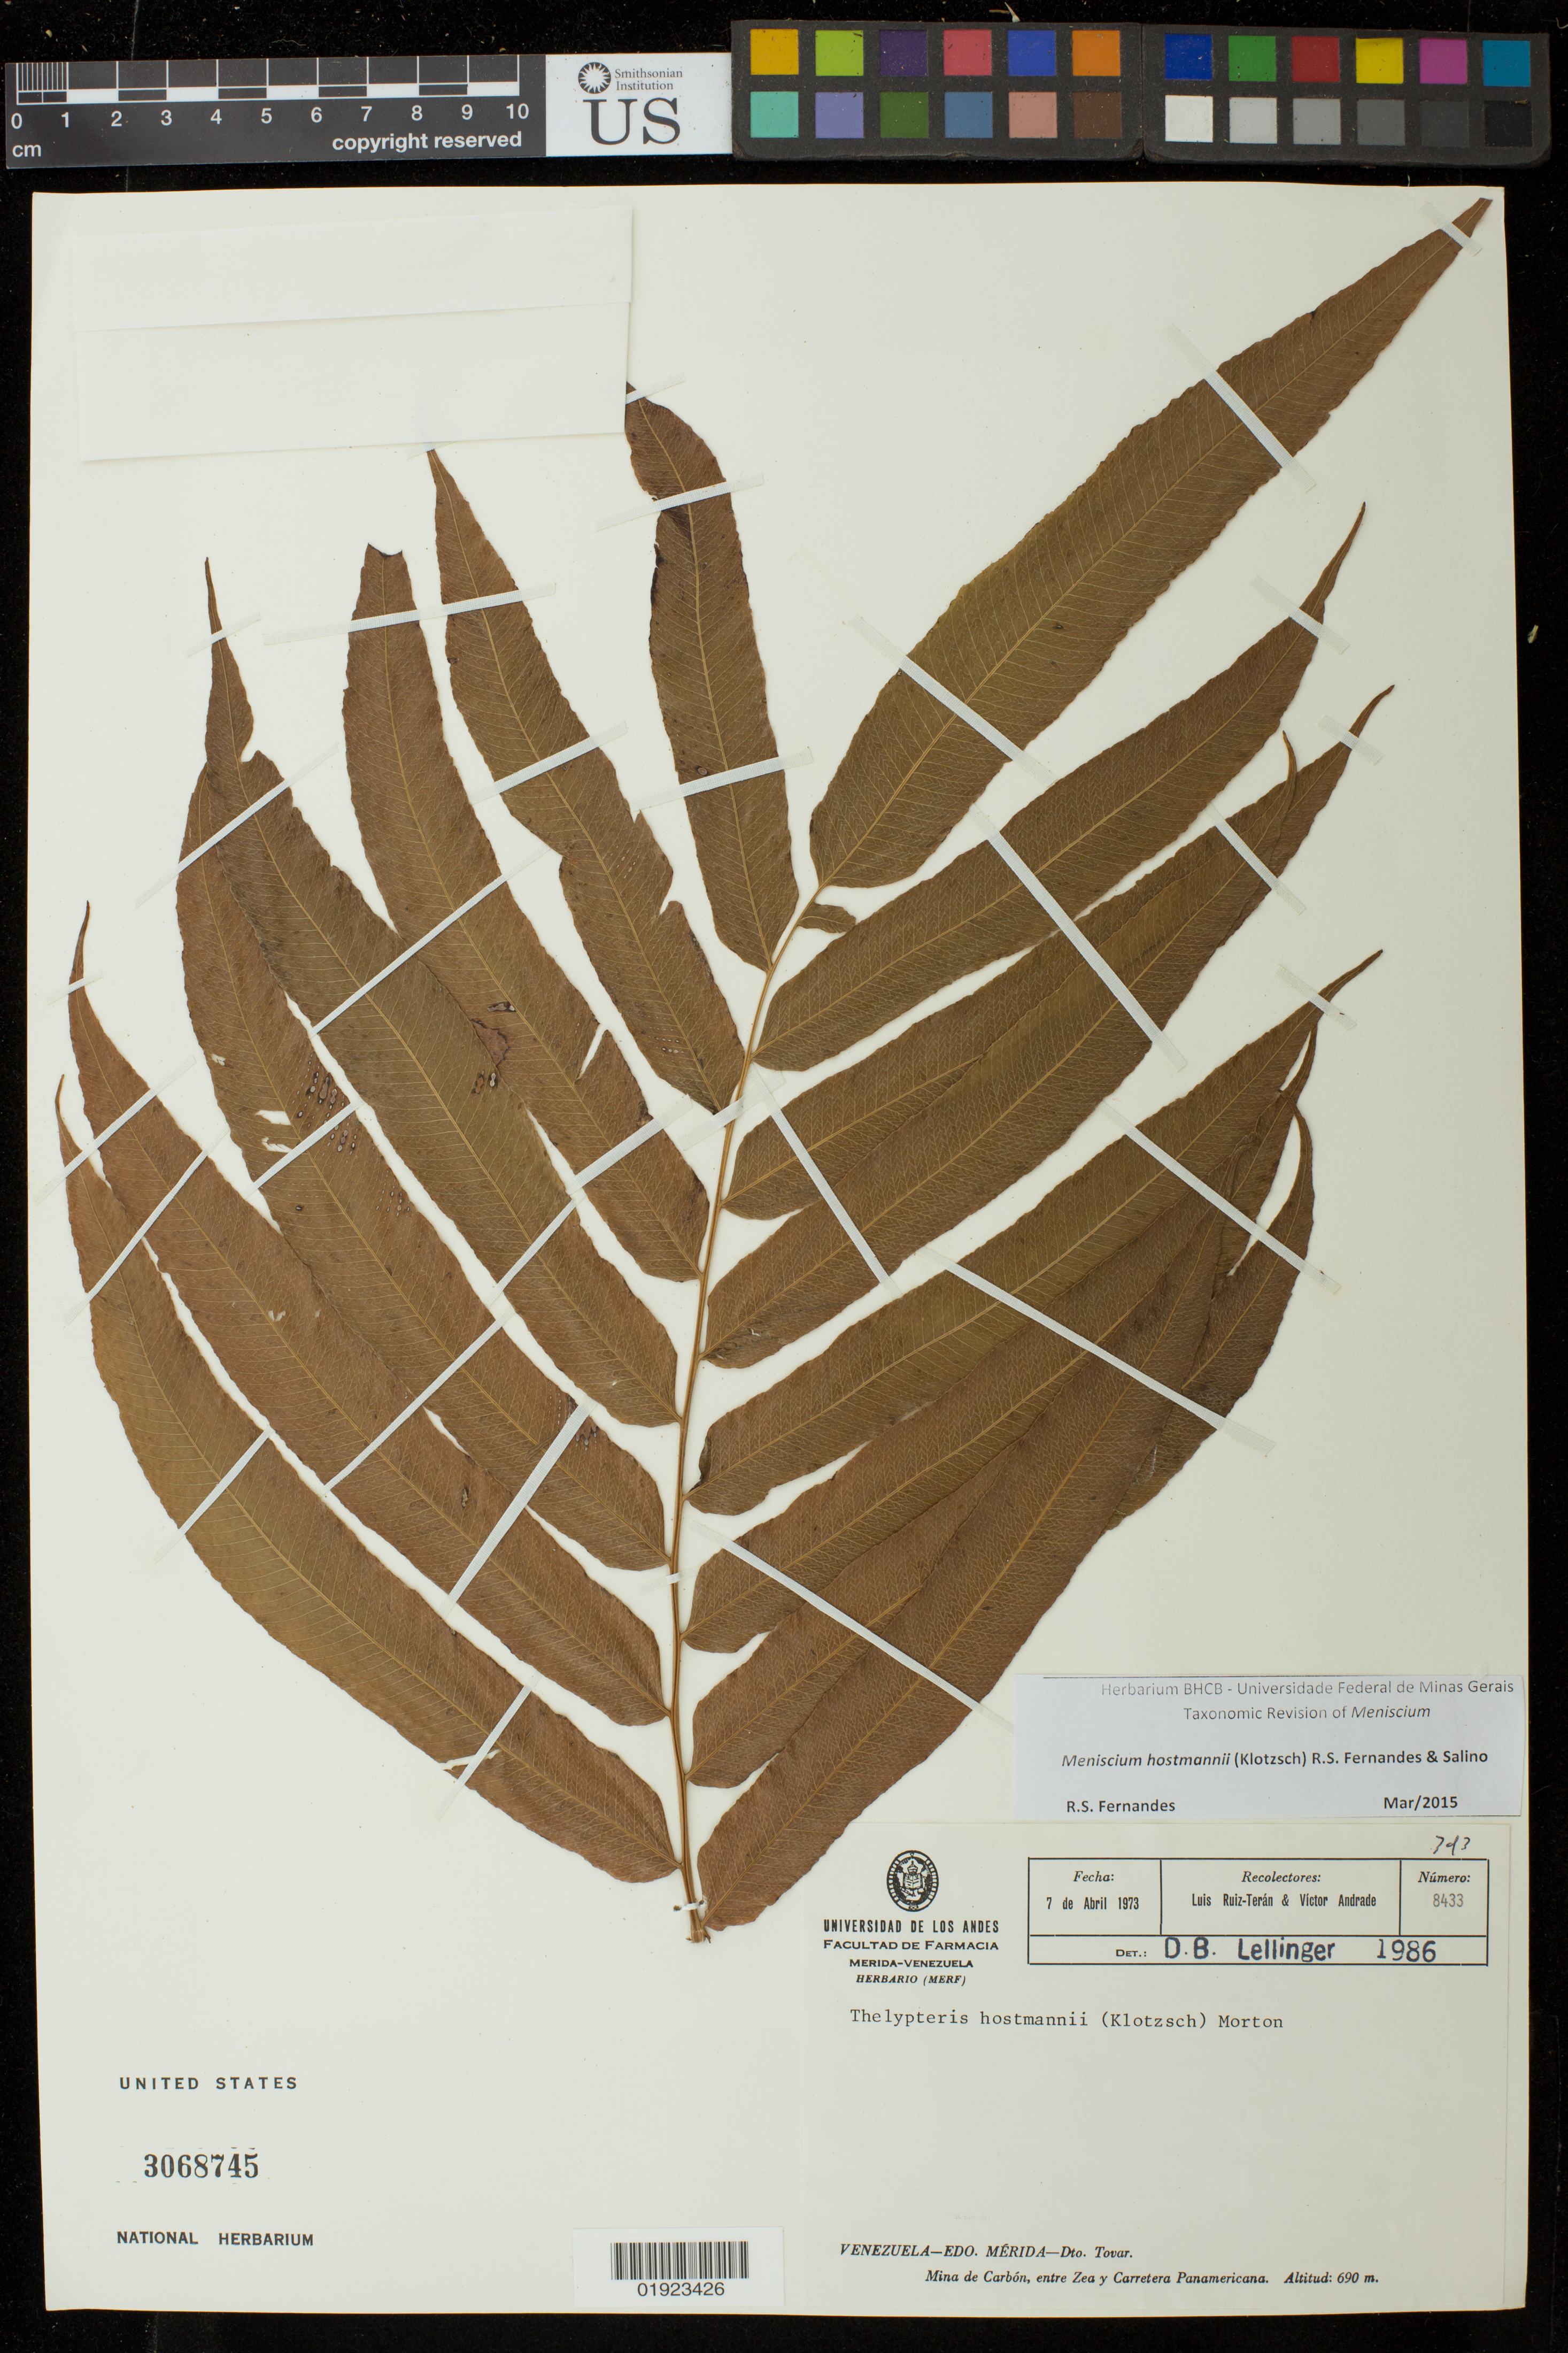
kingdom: Plantae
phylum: Tracheophyta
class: Polypodiopsida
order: Polypodiales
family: Thelypteridaceae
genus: Meniscium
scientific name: Meniscium hostmannii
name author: (Klotzsch) R.S. Fernandes & Salino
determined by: Fernandes, R. S.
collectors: L. E. Ruíz-Terán & V. Andrade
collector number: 8433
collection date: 1973-04-07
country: Venezuela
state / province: Mérida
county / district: Tovar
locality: Mina de Carbon, entre Zea y Carretera Panamericana.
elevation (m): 690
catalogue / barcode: US 3068745